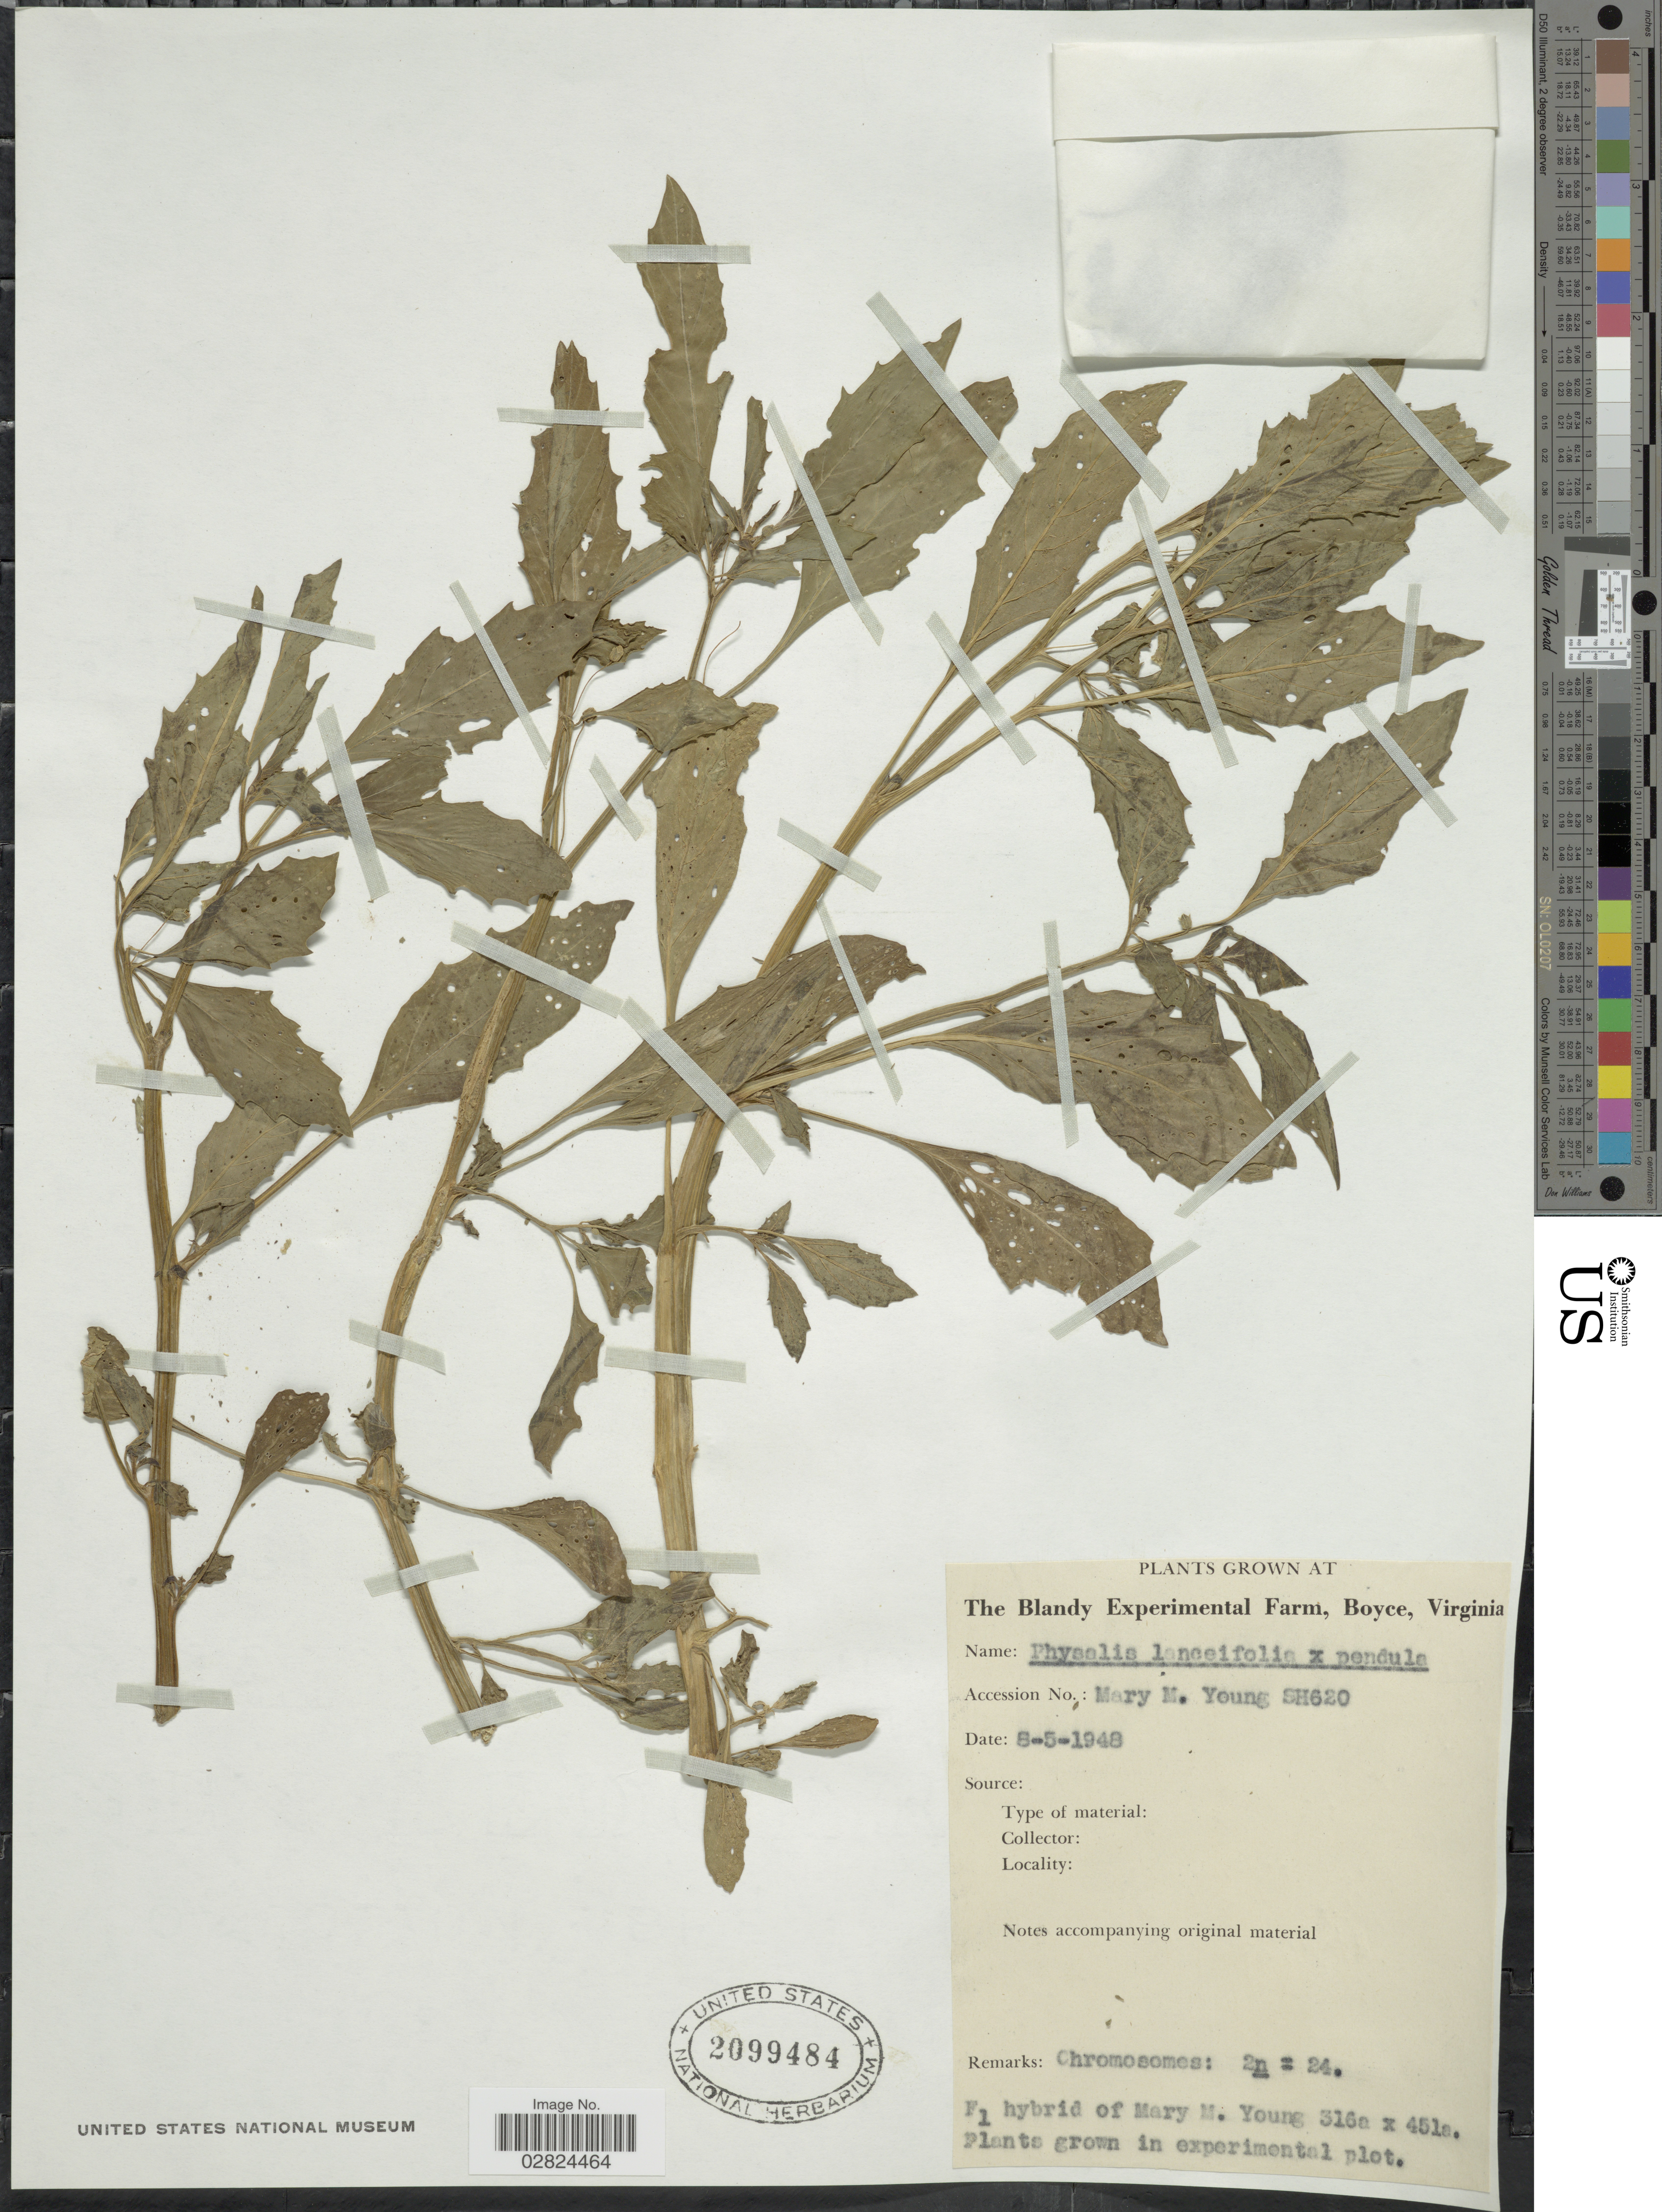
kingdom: Plantae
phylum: Tracheophyta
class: Magnoliopsida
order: Solanales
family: Solanaceae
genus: Physalis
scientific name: Physalis sp.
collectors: M. Young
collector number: SH620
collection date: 1948-08-05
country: United States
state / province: Virginia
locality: The Blandy Experimental Farm, Boyce.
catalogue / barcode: US 2099484